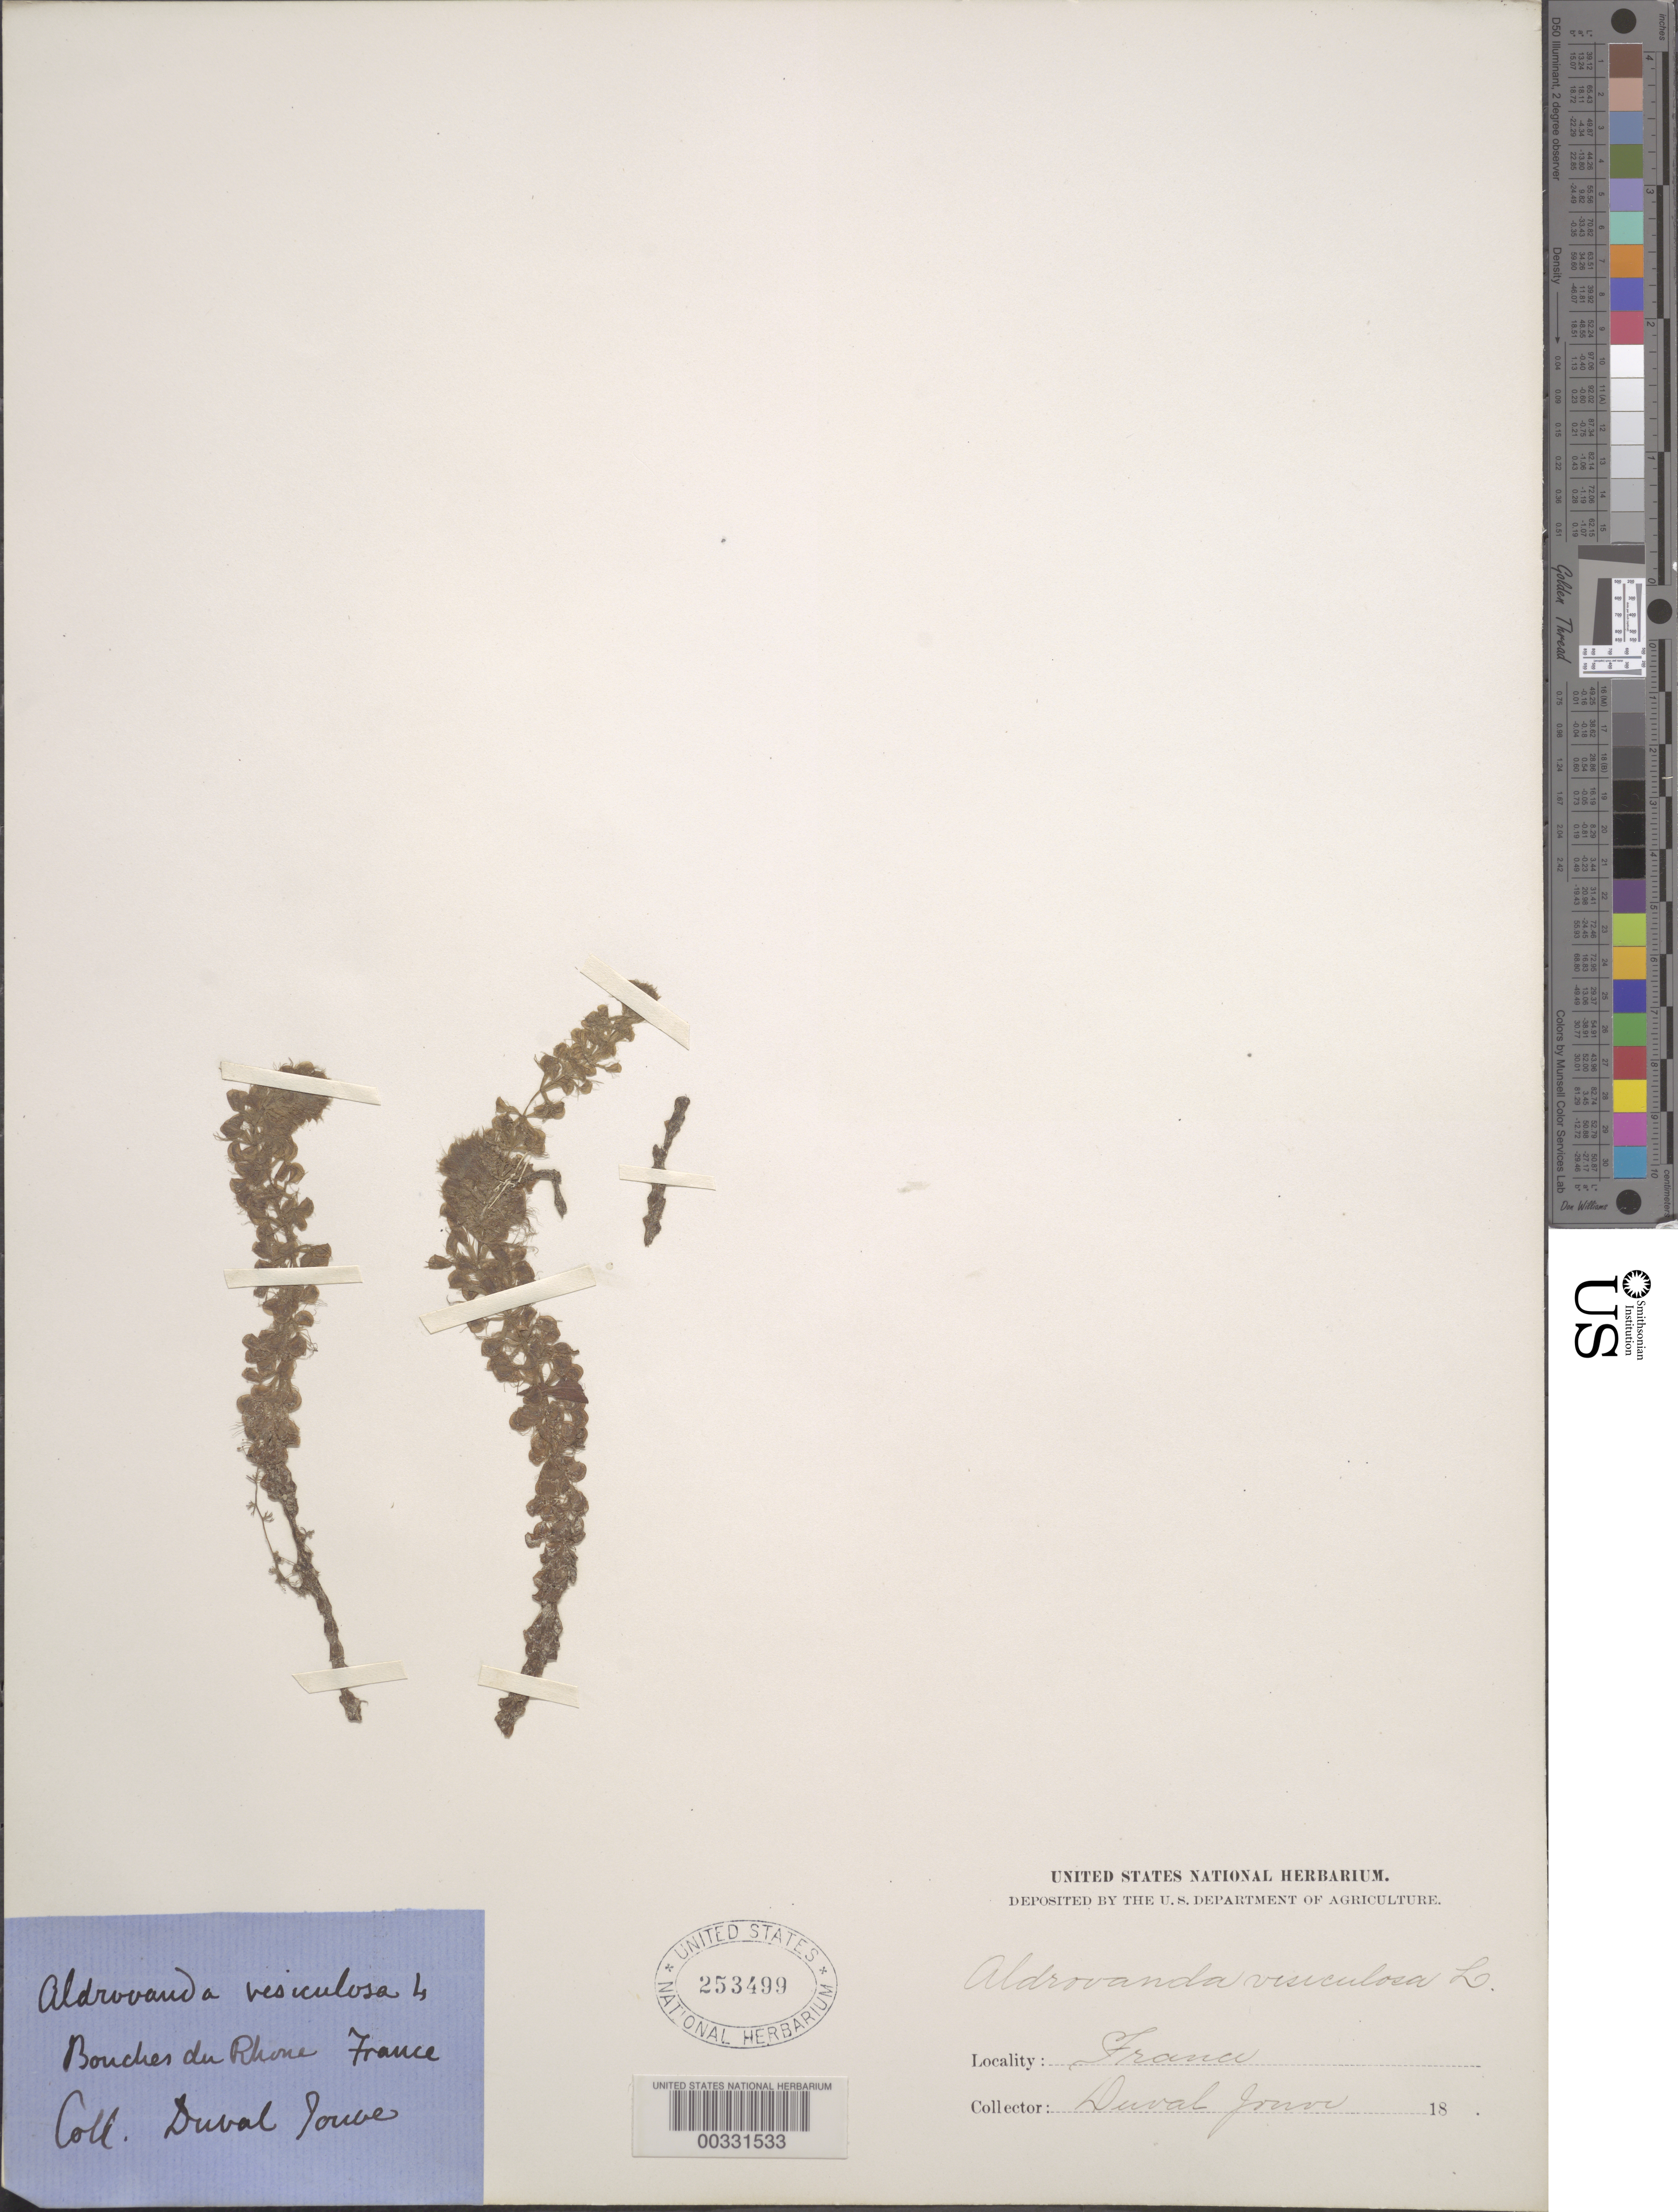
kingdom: Plantae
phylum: Tracheophyta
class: Magnoliopsida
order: Caryophyllales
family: Droseraceae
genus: Aldrovanda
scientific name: Aldrovanda vesiculosa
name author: L.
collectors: J. Duval-Jouve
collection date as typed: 18--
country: France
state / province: Provence-Alpes-Côte d'Azur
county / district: Bouches-du-Rhône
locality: Marseilles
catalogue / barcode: US 253499